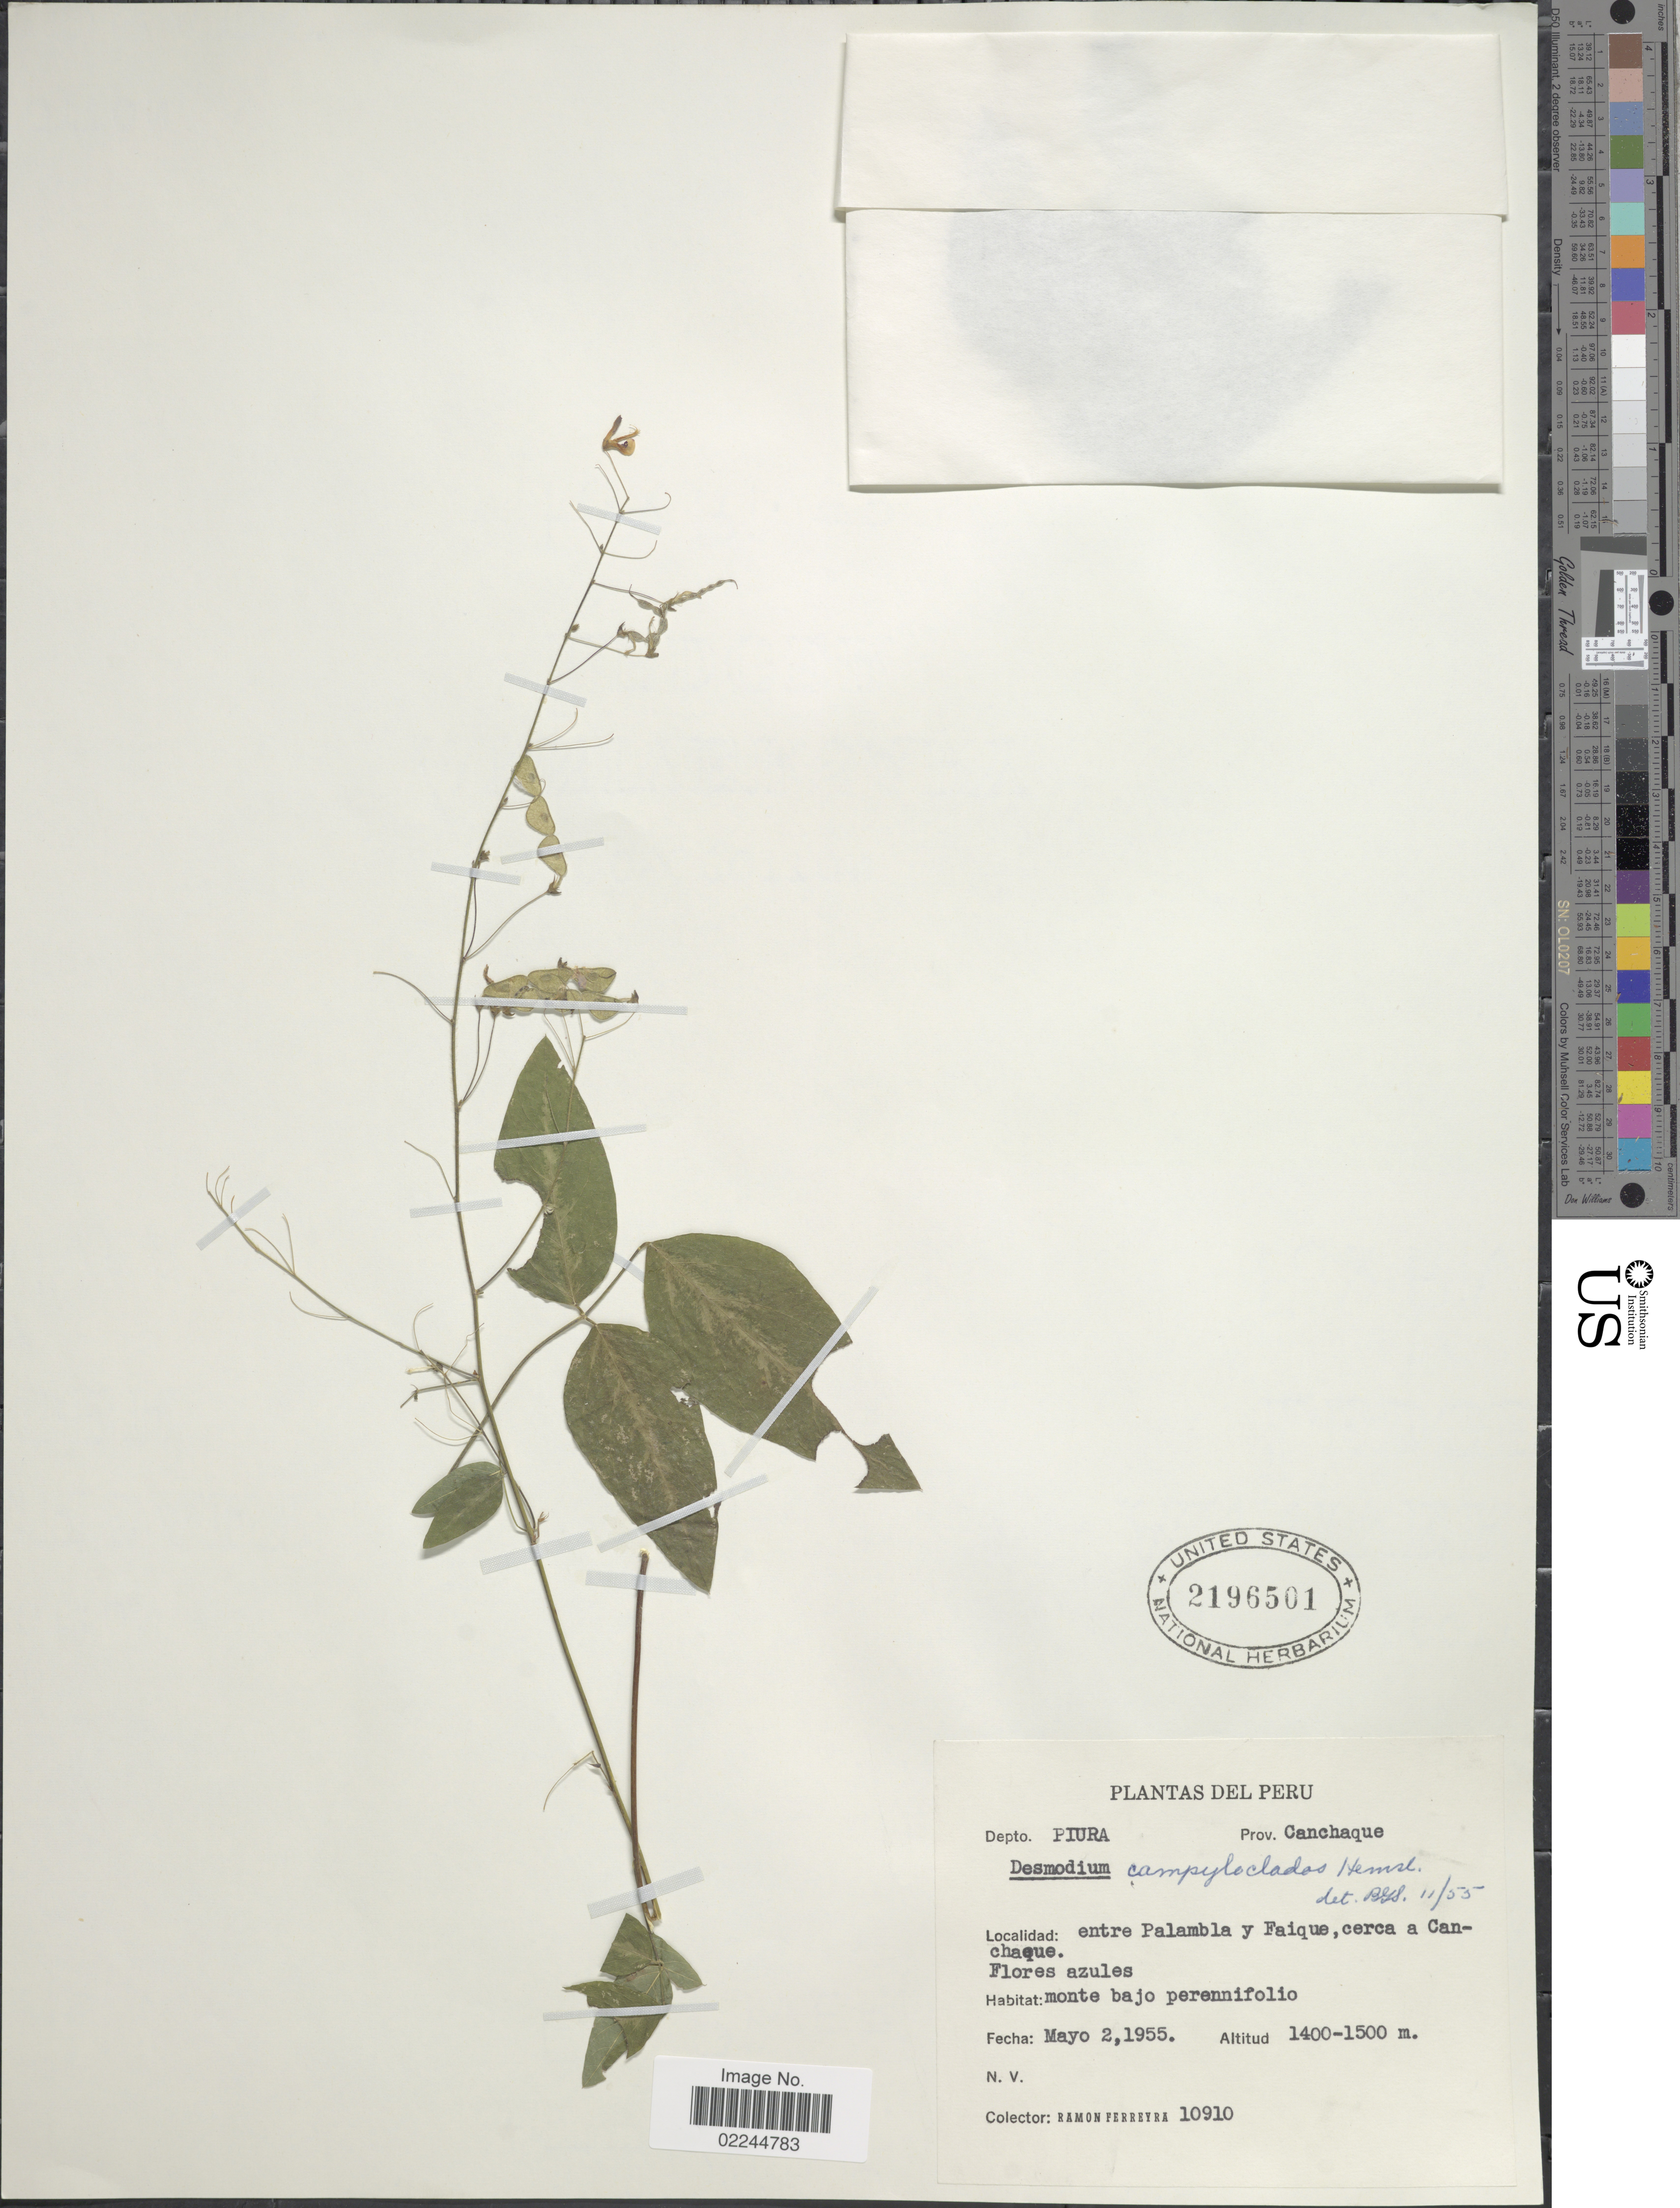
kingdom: Plantae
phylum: Tracheophyta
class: Magnoliopsida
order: Fabales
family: Fabaceae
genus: Desmodium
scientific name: Desmodium campyloclados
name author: Hemsl.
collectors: R. A. Ferreyra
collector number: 10910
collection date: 1955-05-02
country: Peru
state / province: Piura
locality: Prov. Canchaque, entre Palambla y Faique, cerca a Canchaque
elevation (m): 1400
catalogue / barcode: US 2196501